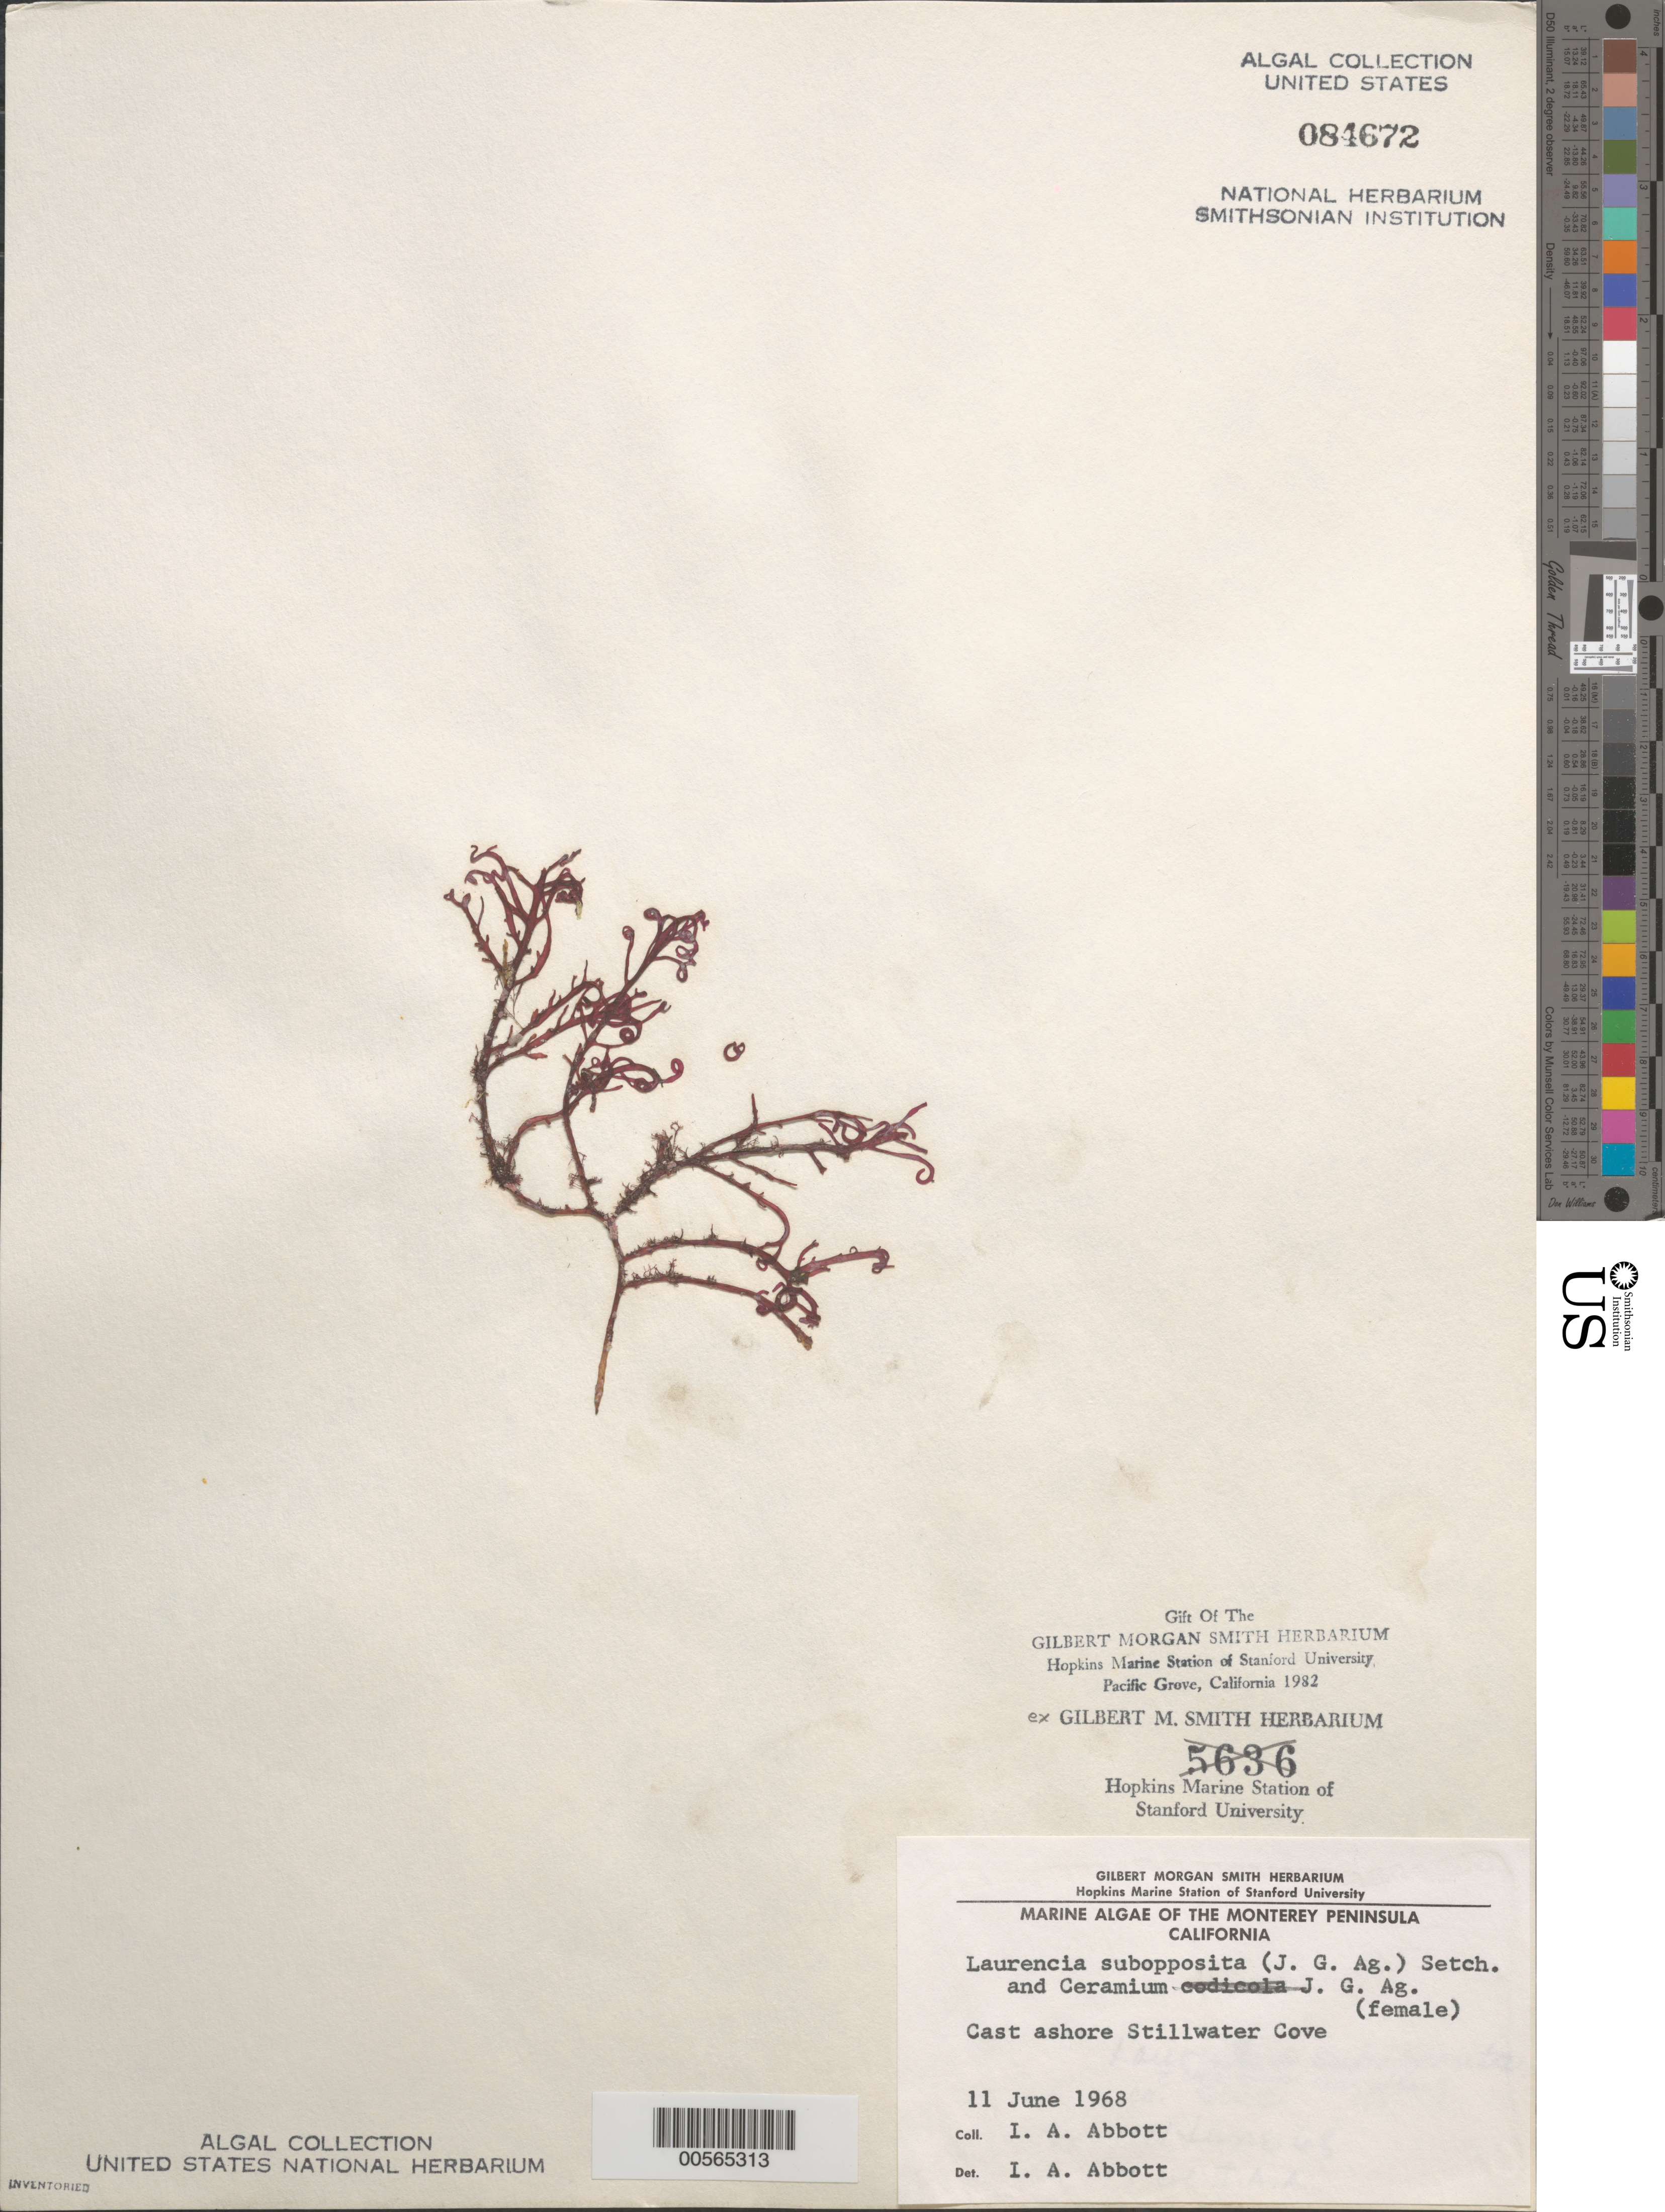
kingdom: Plantae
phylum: Rhodophyta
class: Florideophyceae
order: Ceramiales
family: Rhodomelaceae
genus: Laurencia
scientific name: Laurencia subopposita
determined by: Abbott, Isabella A.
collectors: I. A. Abbott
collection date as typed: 11 Jun 1968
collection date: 1968-06-11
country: United States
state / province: California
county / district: Monterey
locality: Stillwater Cove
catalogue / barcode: US 84672